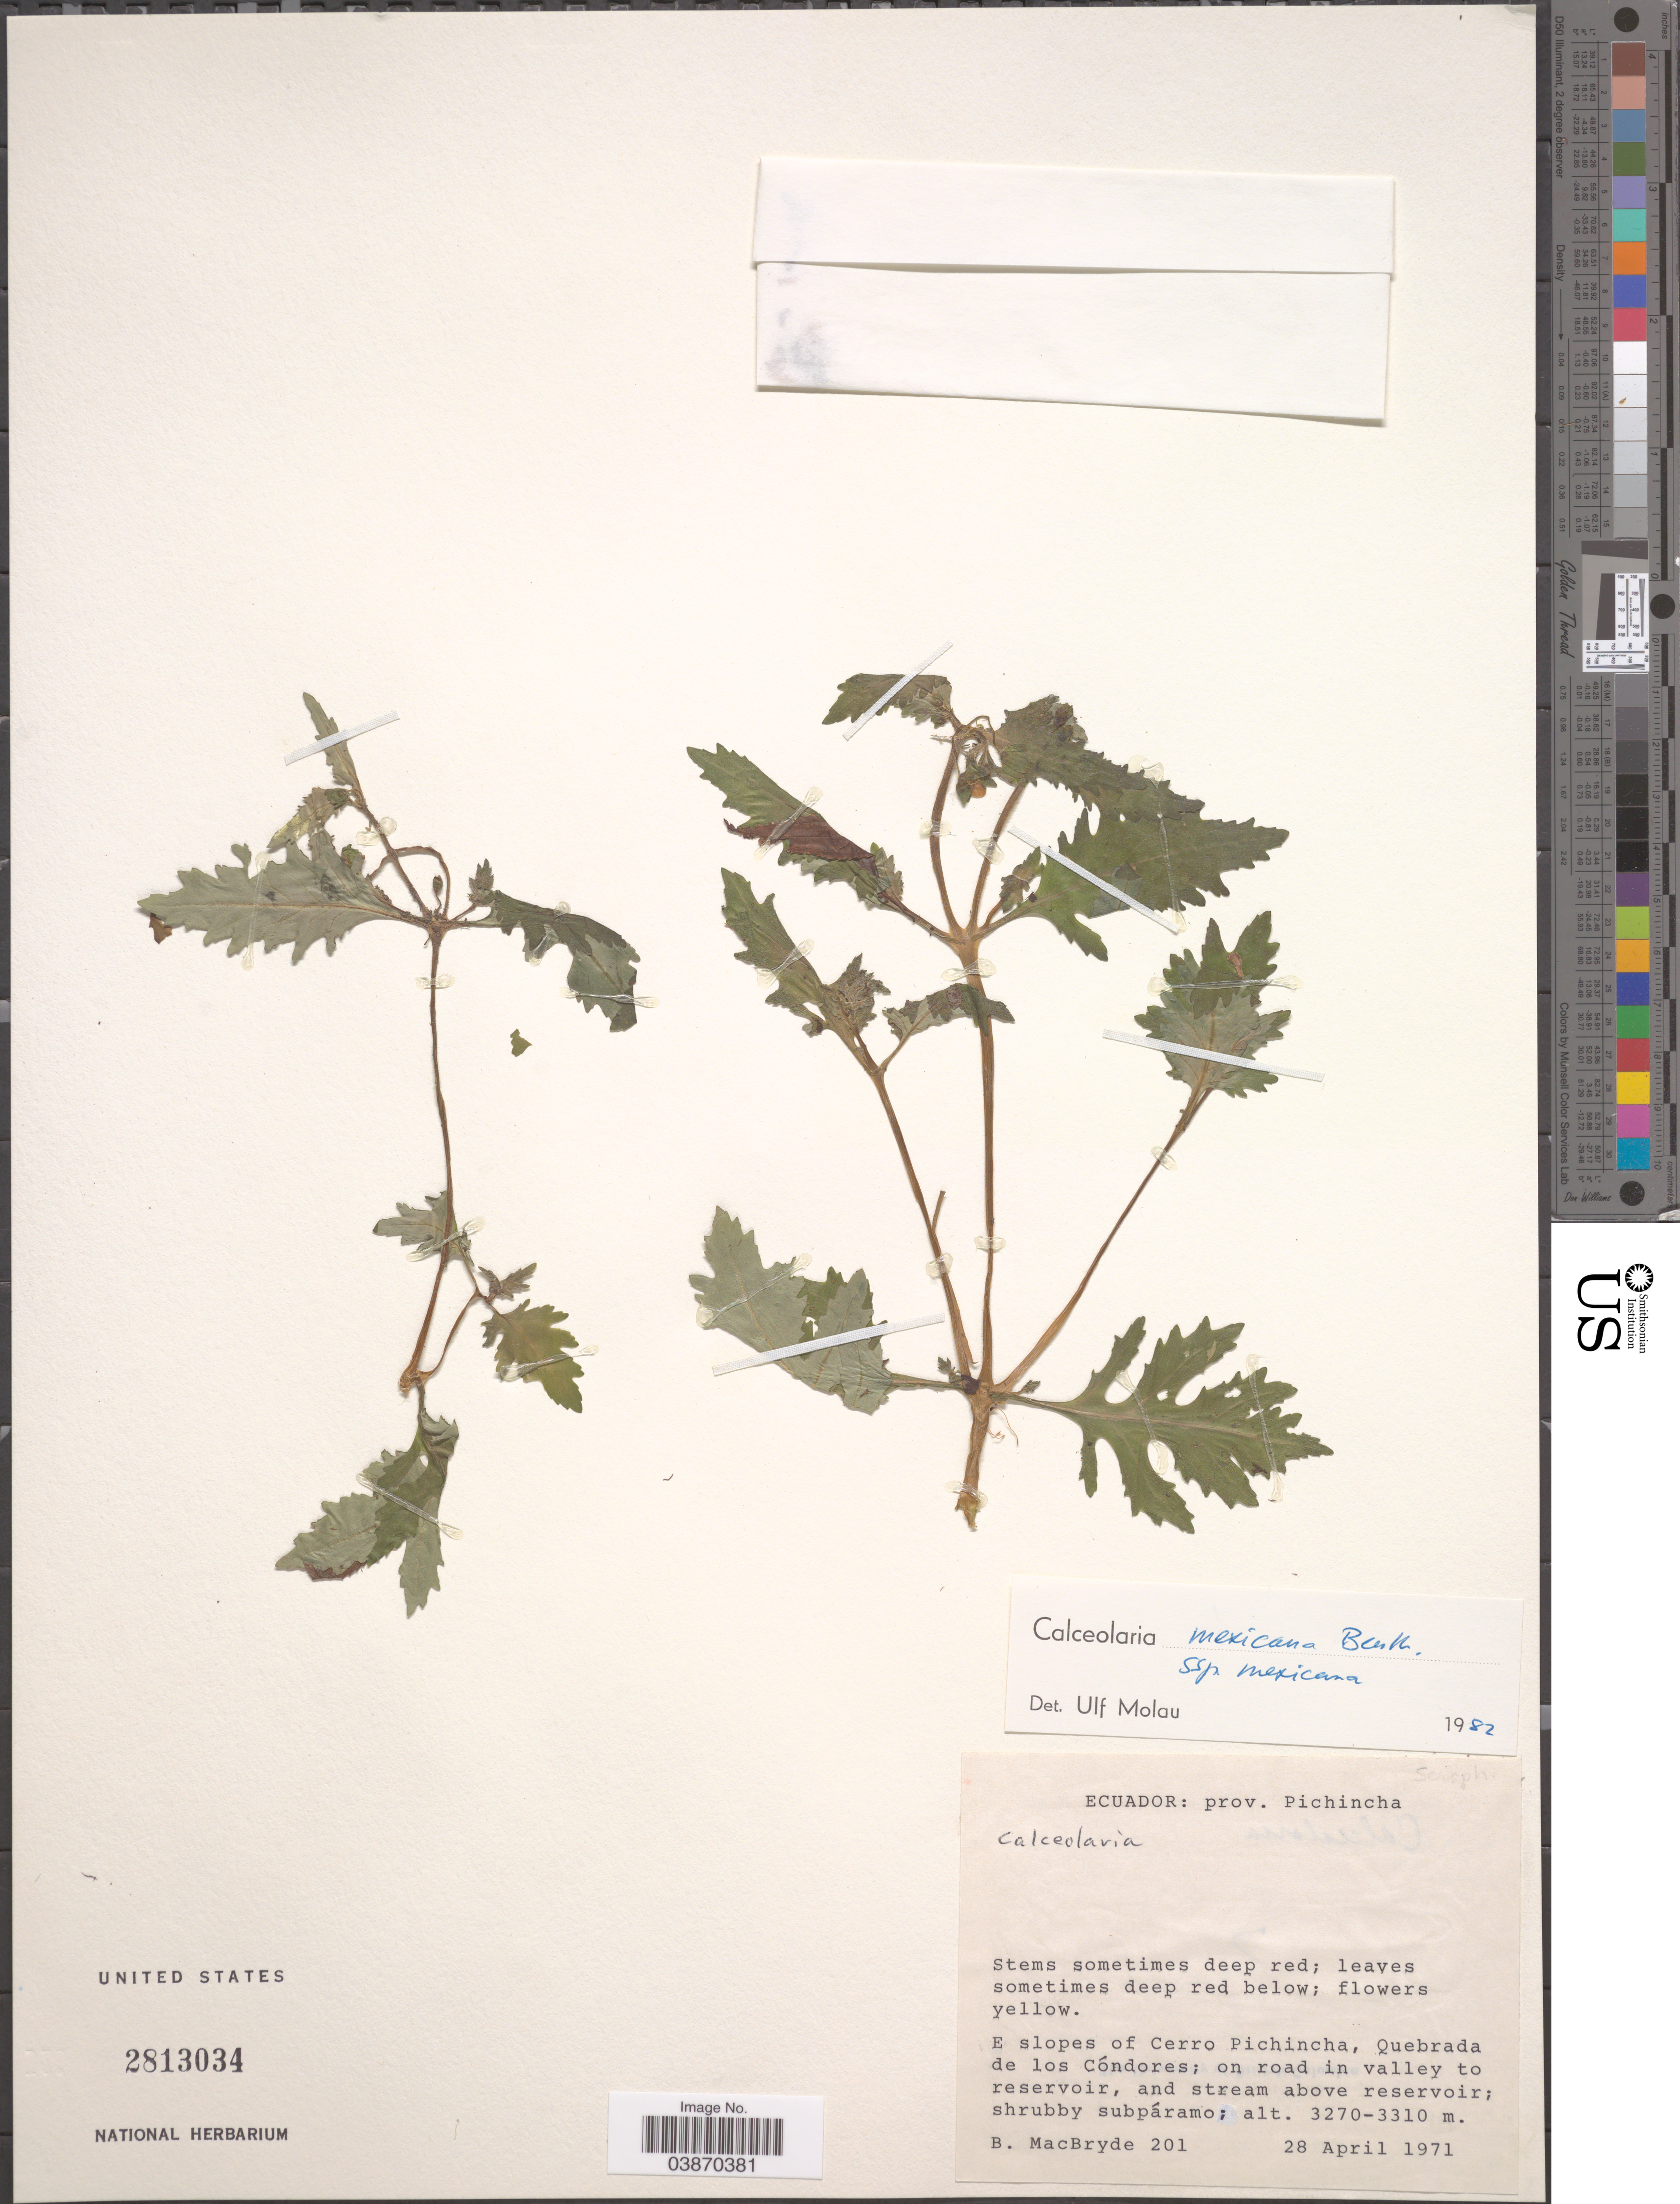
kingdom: Plantae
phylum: Tracheophyta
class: Magnoliopsida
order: Lamiales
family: Calceolariaceae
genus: Calceolaria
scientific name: Calceolaria mexicana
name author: Benth.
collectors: B. MacBryde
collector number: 201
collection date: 1971-04-28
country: Ecuador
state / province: Pichincha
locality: E slopes of Cerro Pichincha, Quebrada de los Cóndores; on road in valley to reservoir, and streams above reservoir.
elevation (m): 3270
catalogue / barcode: US 2813034